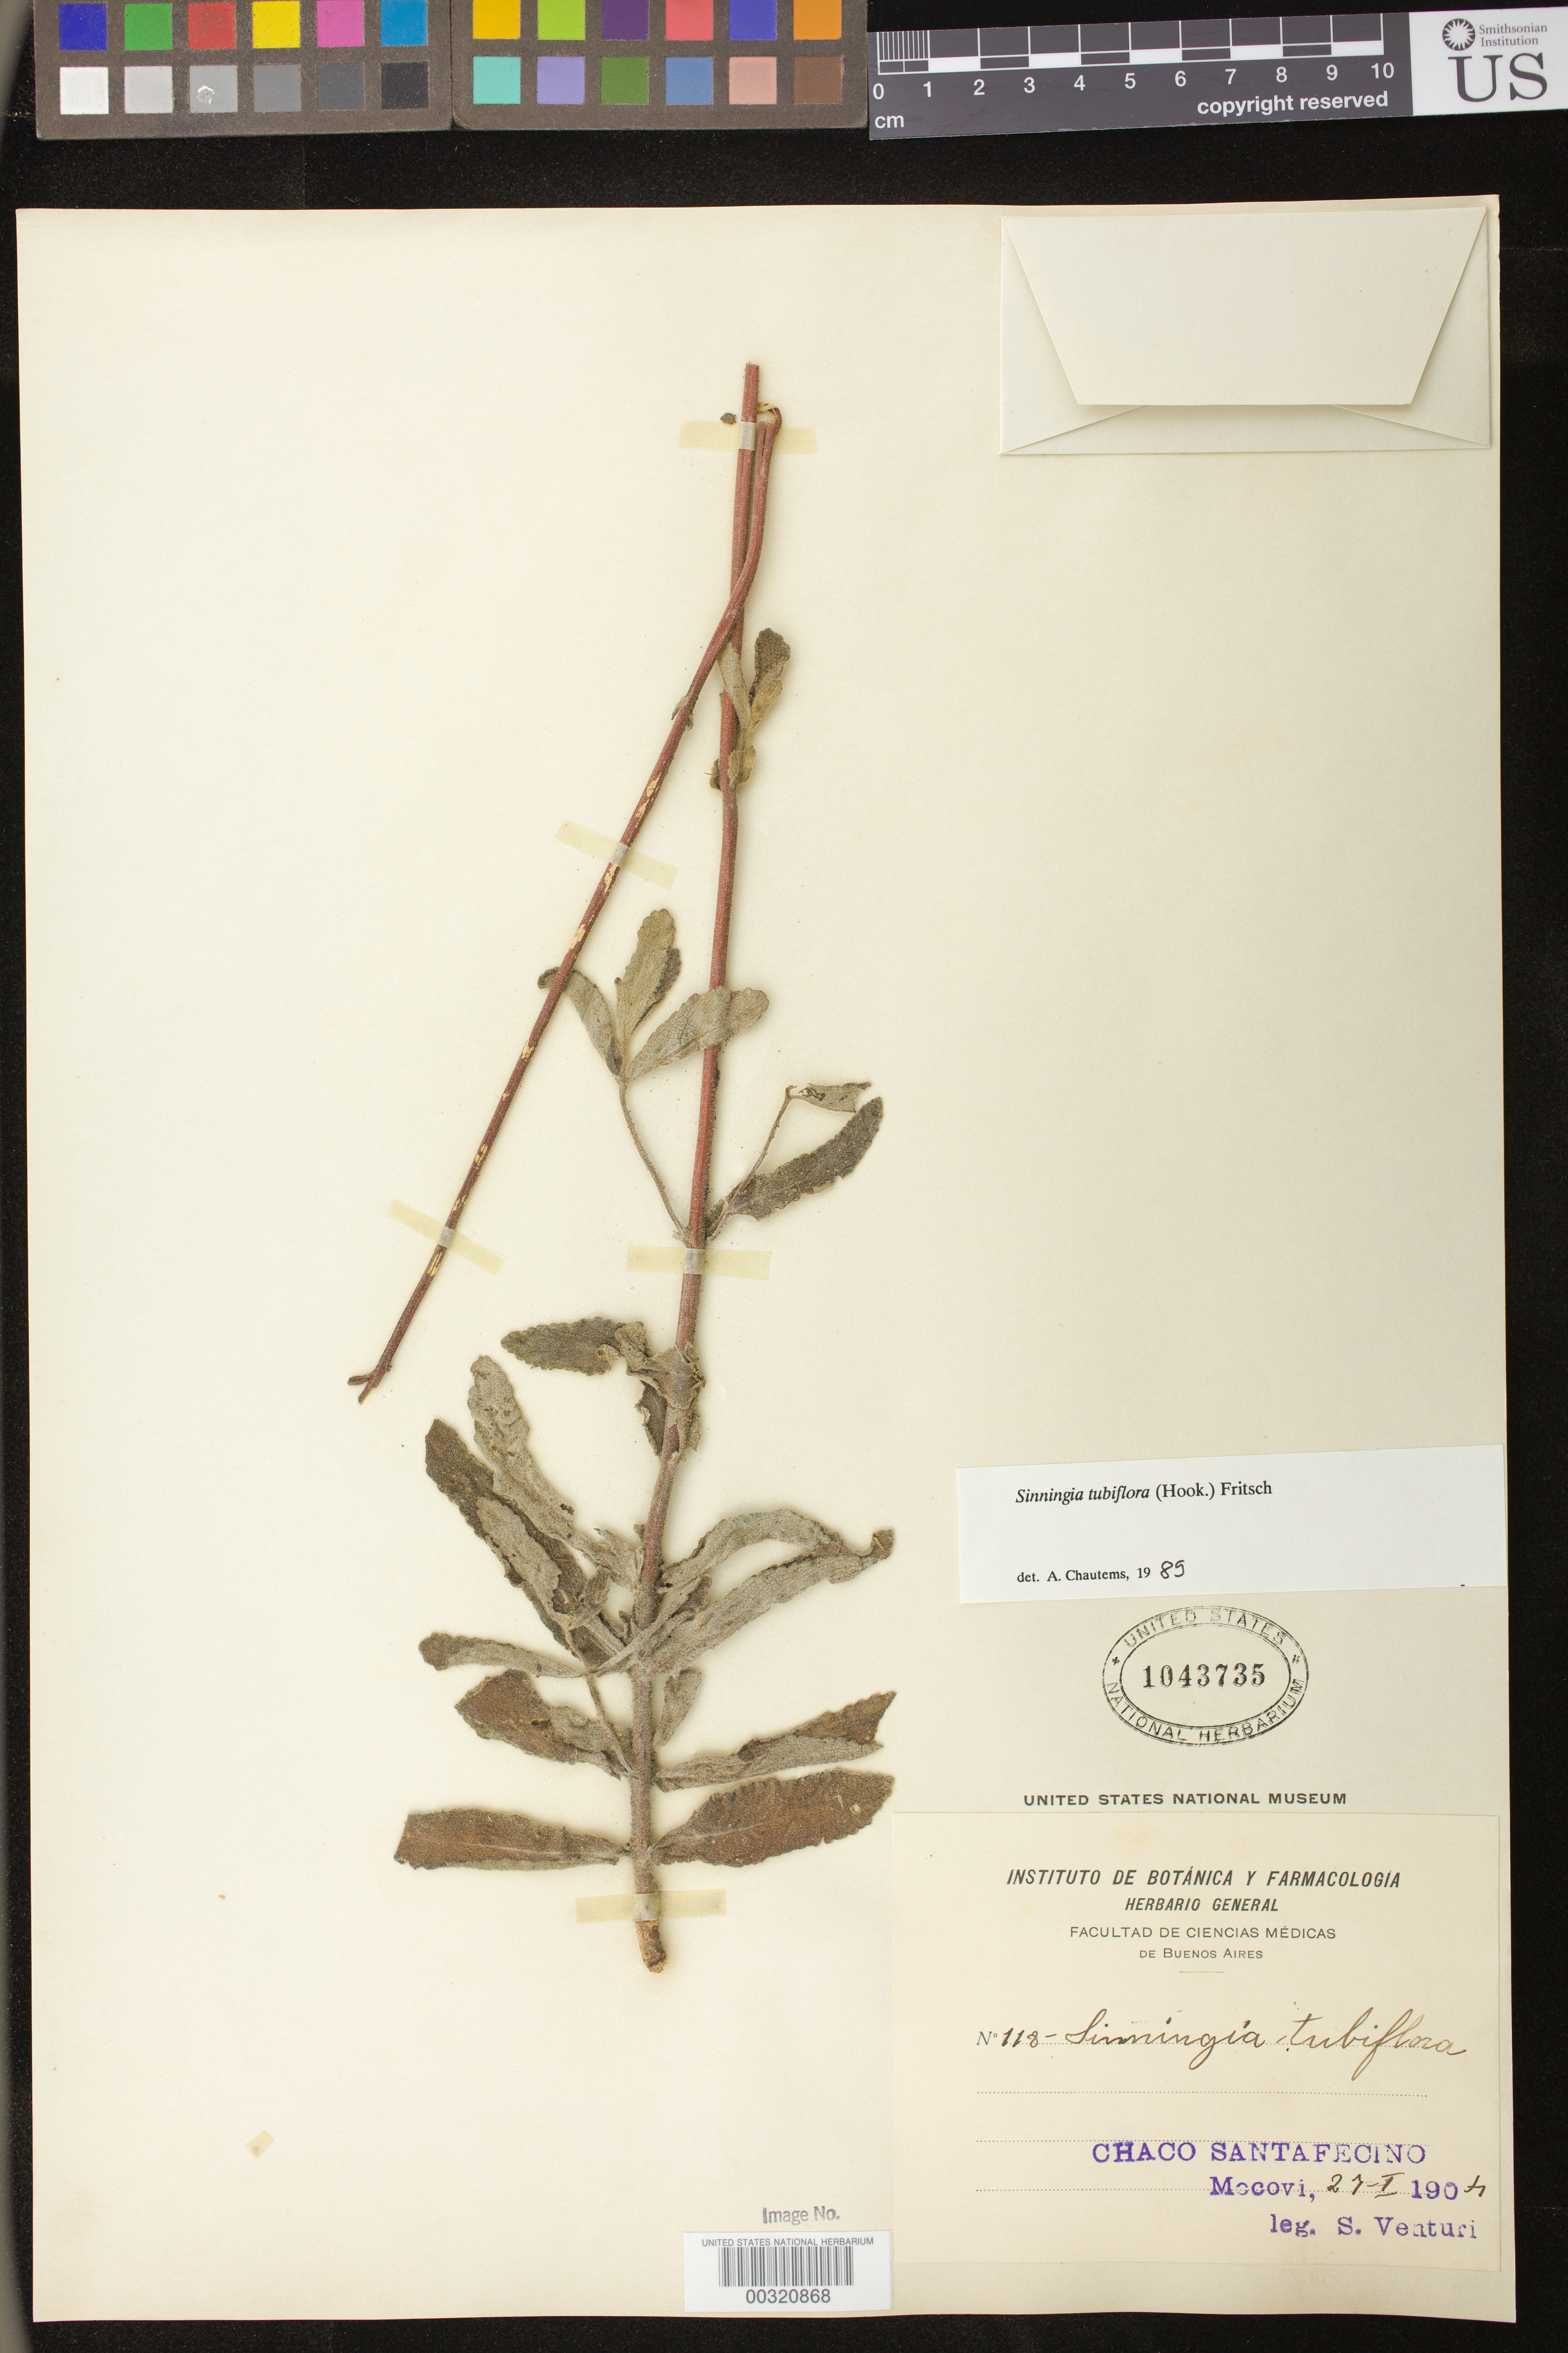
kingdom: Plantae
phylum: Tracheophyta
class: Magnoliopsida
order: Lamiales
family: Gesneriaceae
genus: Sinningia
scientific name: Sinningia tubiflora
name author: (Hook.) Fritsch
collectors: S. Venturi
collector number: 118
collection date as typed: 27 Jan 1904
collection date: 1904-01-27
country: Argentina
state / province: Chaco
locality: Santa Fecino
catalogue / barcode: US 1043735